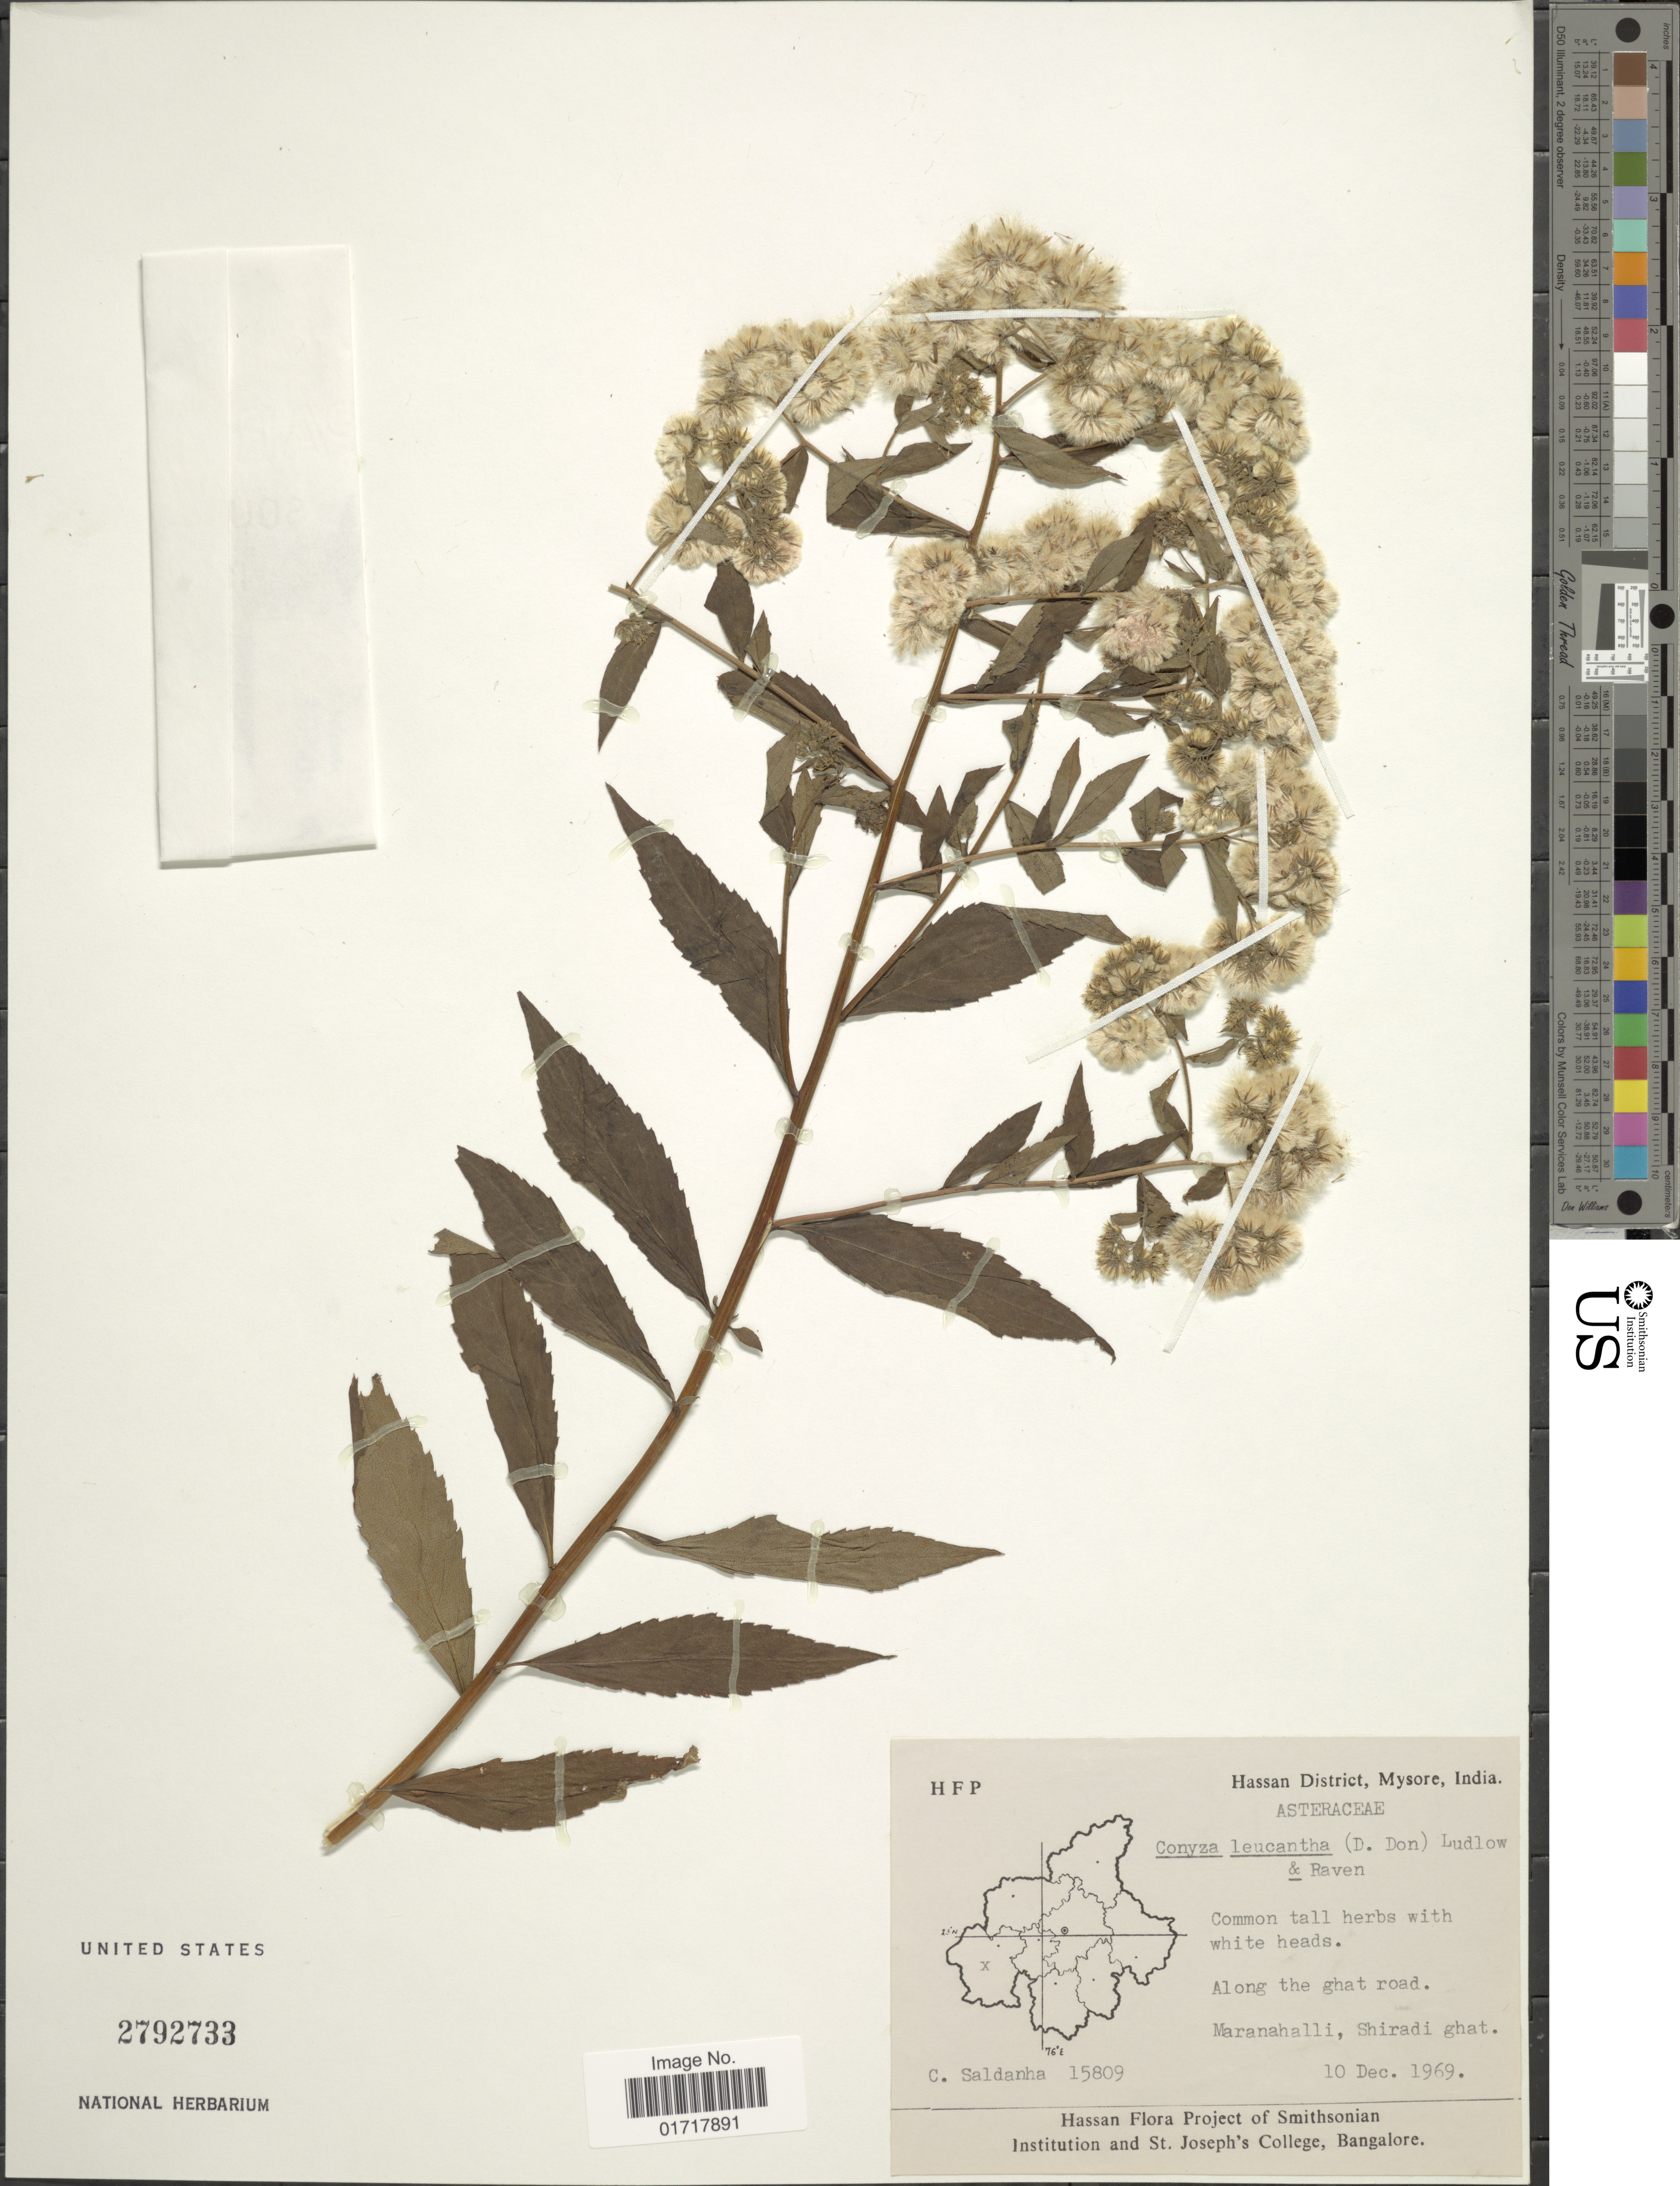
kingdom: Plantae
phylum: Tracheophyta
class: Magnoliopsida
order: Asterales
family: Asteraceae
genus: Conyza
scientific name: Conyza leucantha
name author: (D. Don) Ludlow & P.H. Raven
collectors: C. Saldanha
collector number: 15809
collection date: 1969-12-10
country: India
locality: Hassan District, Mysore, India. Maranahalli, Shiradi ghat.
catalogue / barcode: US 2792733